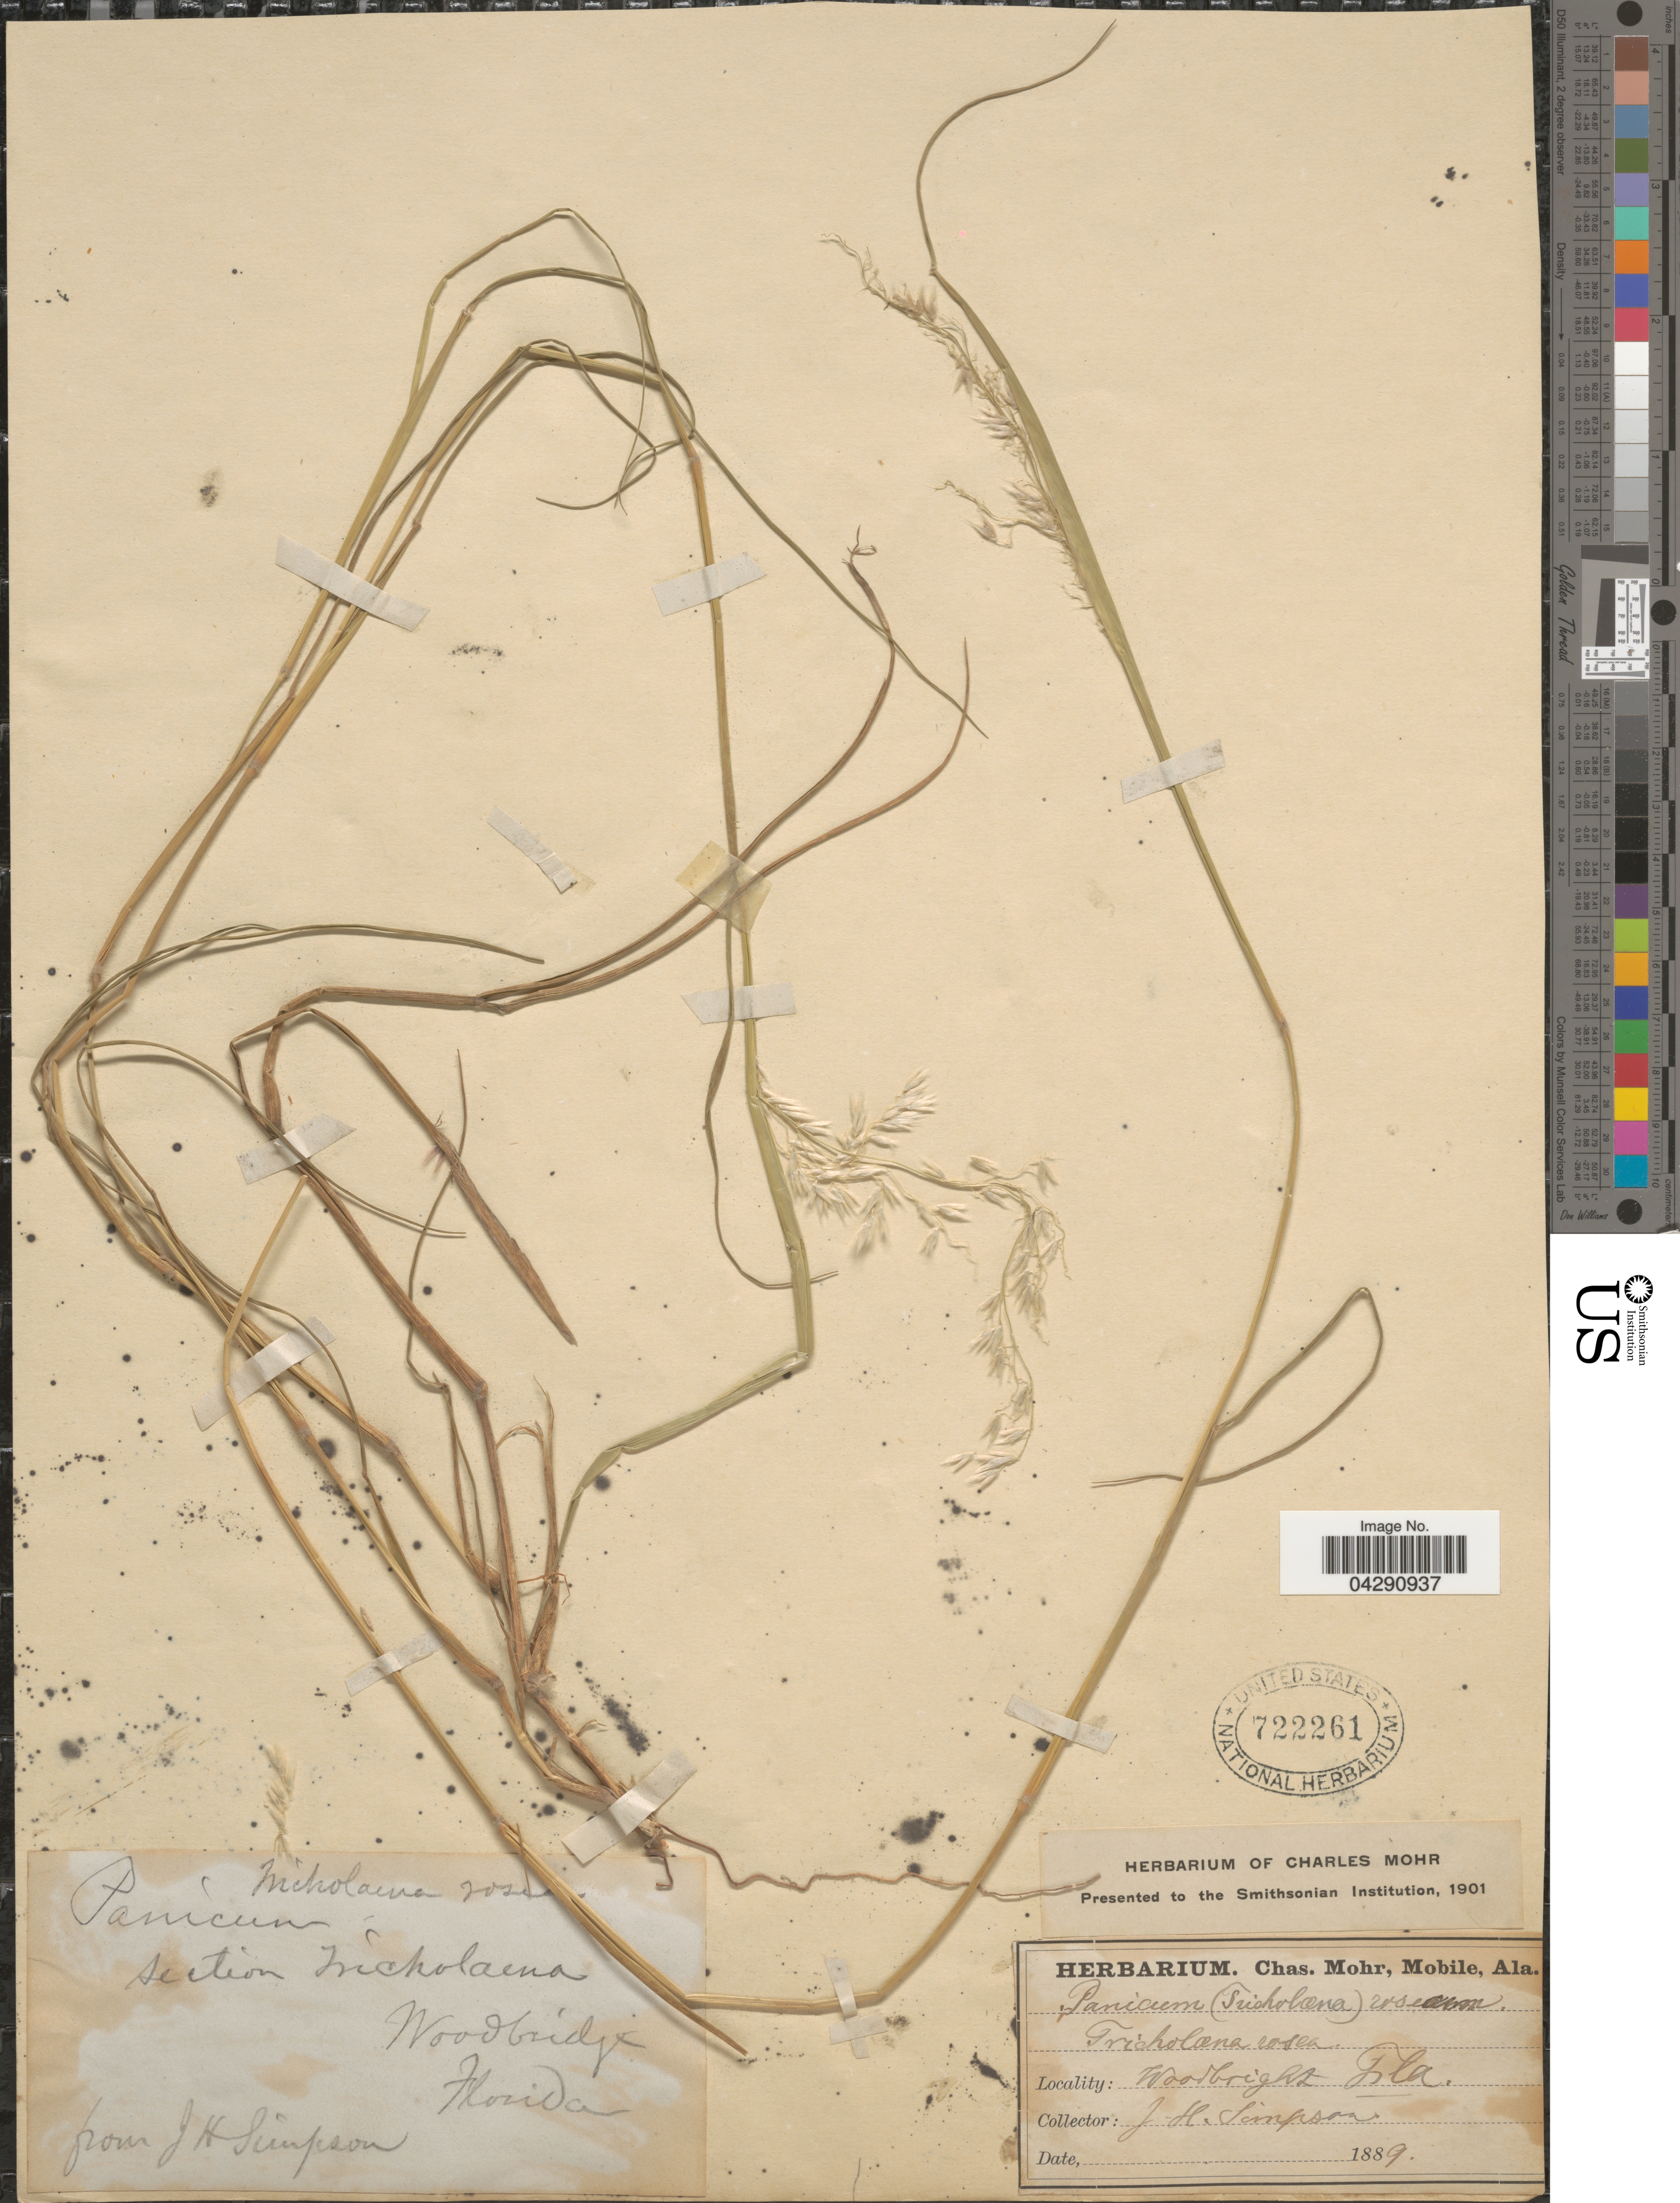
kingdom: Plantae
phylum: Tracheophyta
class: Liliopsida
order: Poales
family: Poaceae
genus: Melinis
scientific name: Melinis repens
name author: (Willd.) Zizka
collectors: J. H. Simpson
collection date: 1889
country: United States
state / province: Florida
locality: Woodbridge. Woodbright.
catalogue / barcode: US 722261